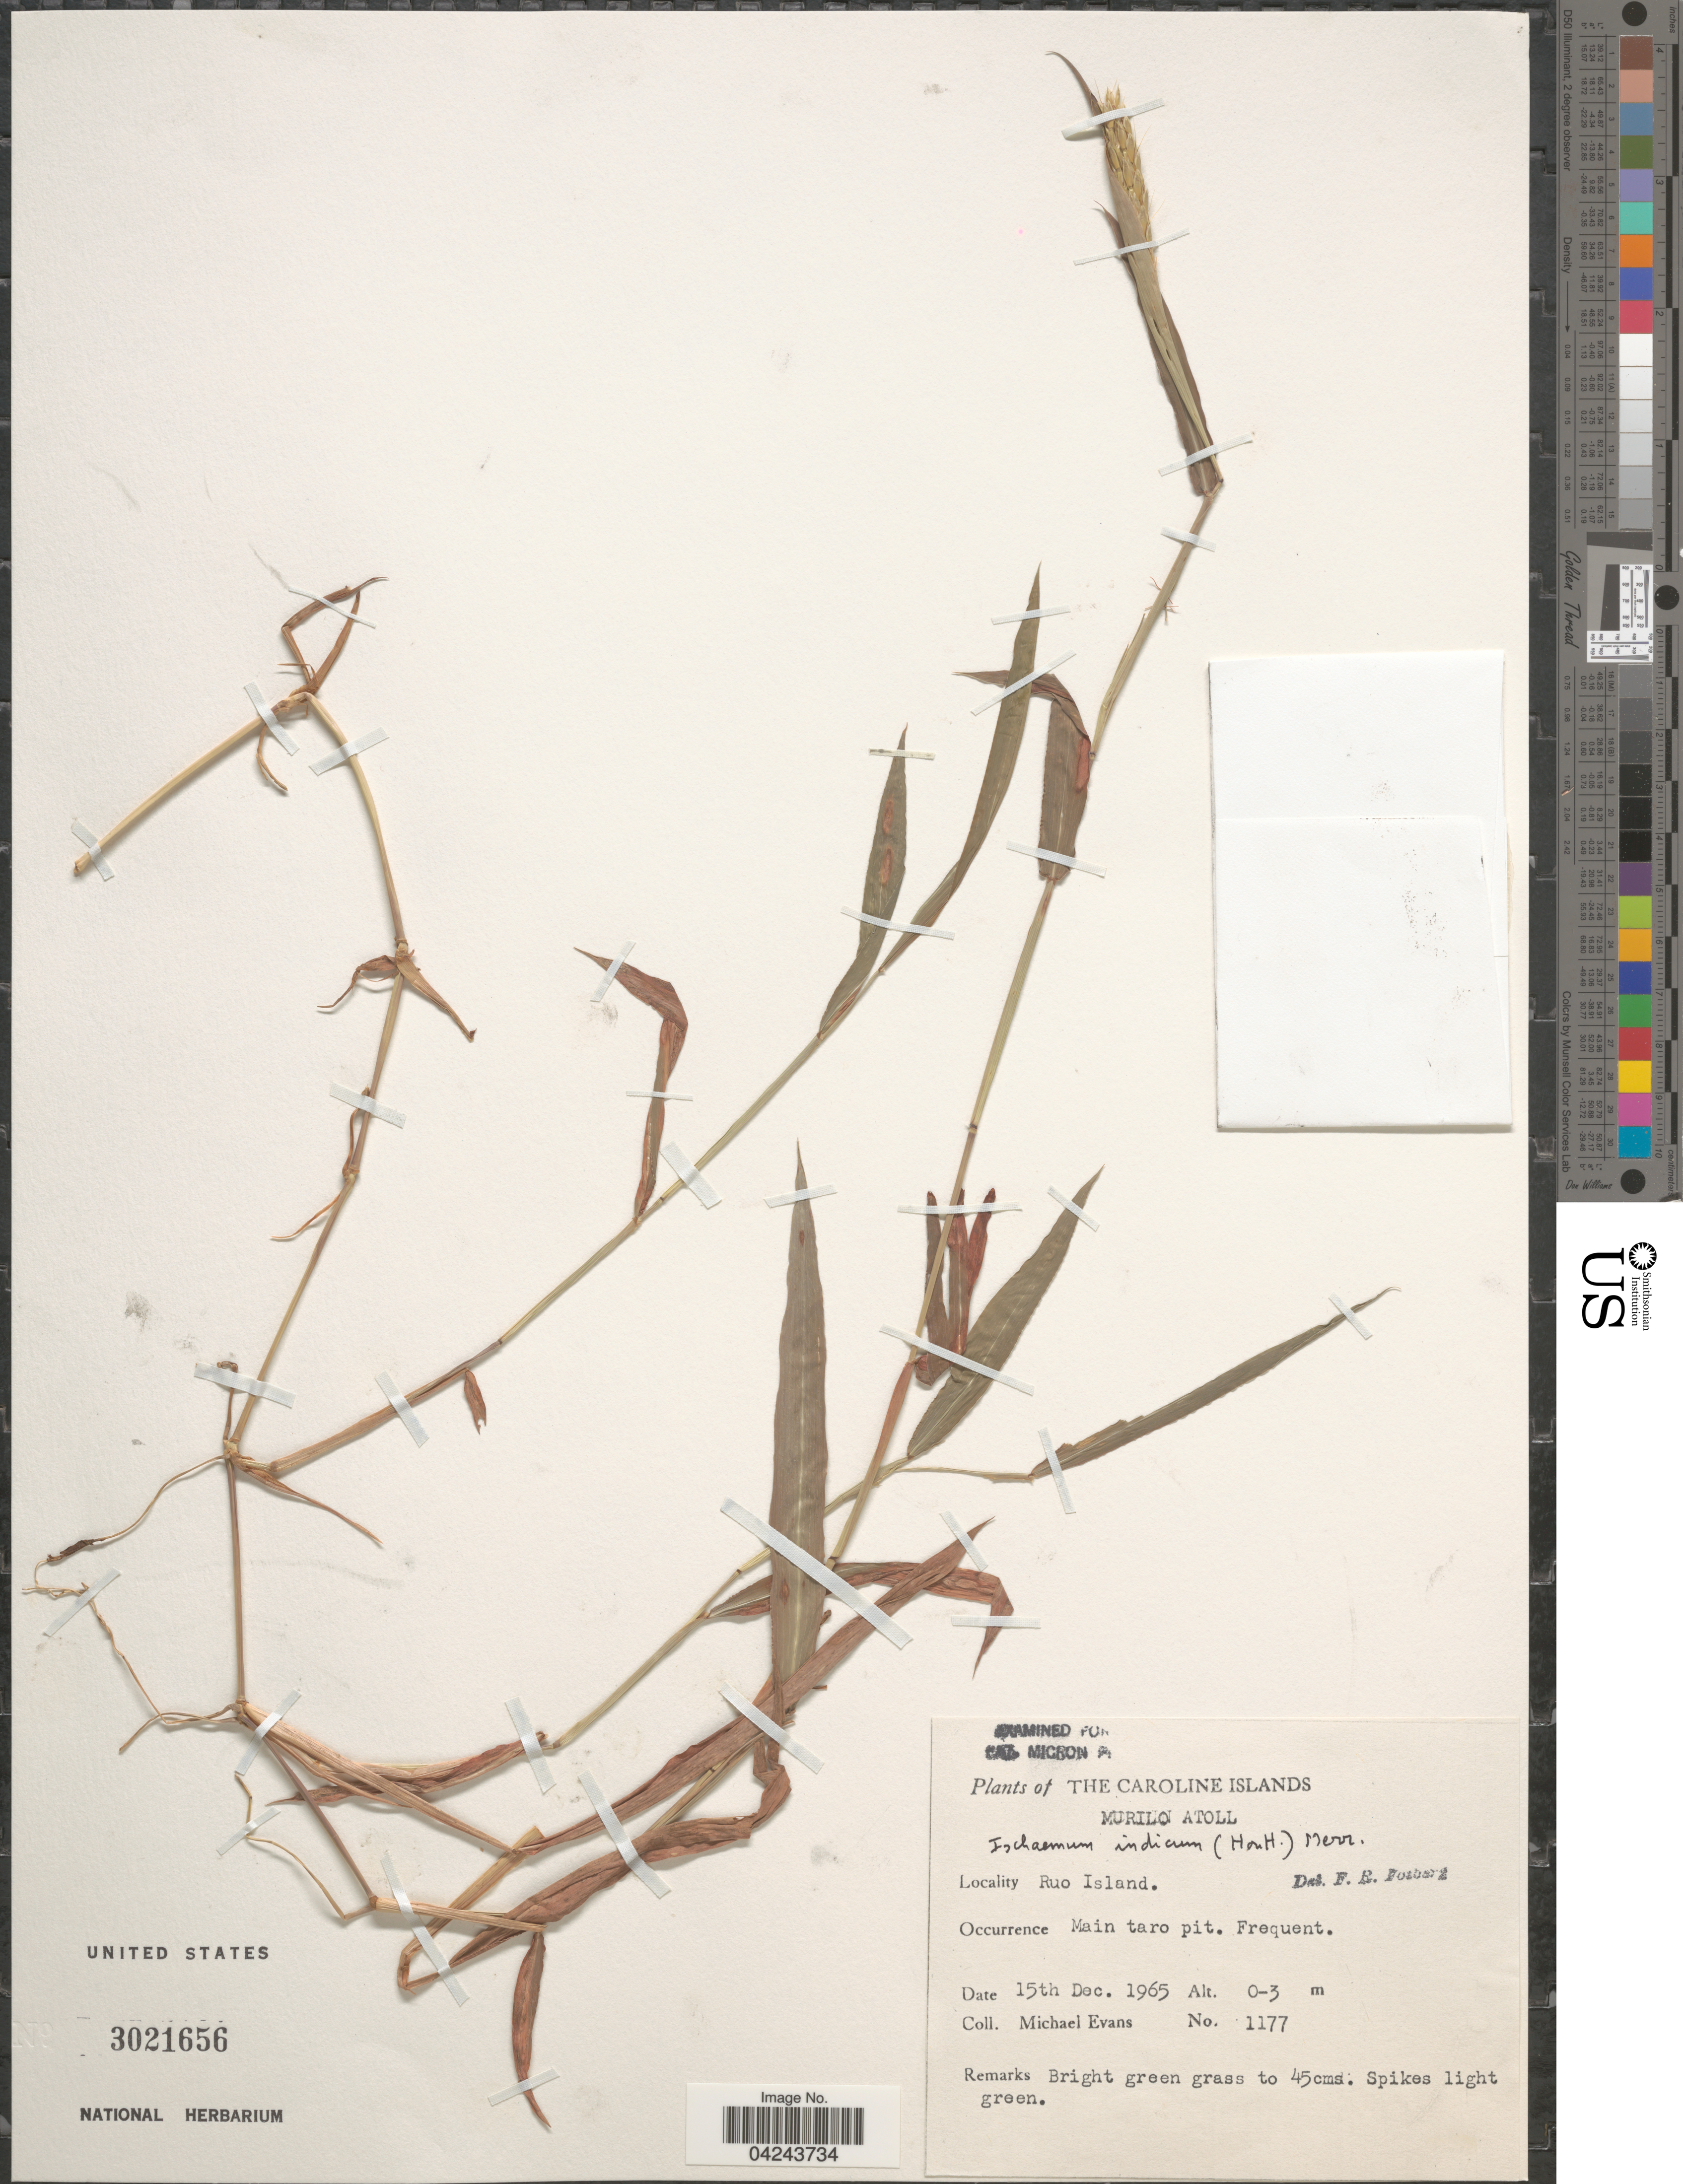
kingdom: Plantae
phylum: Tracheophyta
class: Liliopsida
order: Poales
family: Poaceae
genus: Ischaemum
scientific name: Ischaemum ciliare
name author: Retz.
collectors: M. Evans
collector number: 1177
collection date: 1965-12-15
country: Micronesia, Federated States of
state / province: Truk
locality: Caroline Islands. Murilo Atoll. Ruo Island.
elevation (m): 0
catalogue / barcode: US 3021656